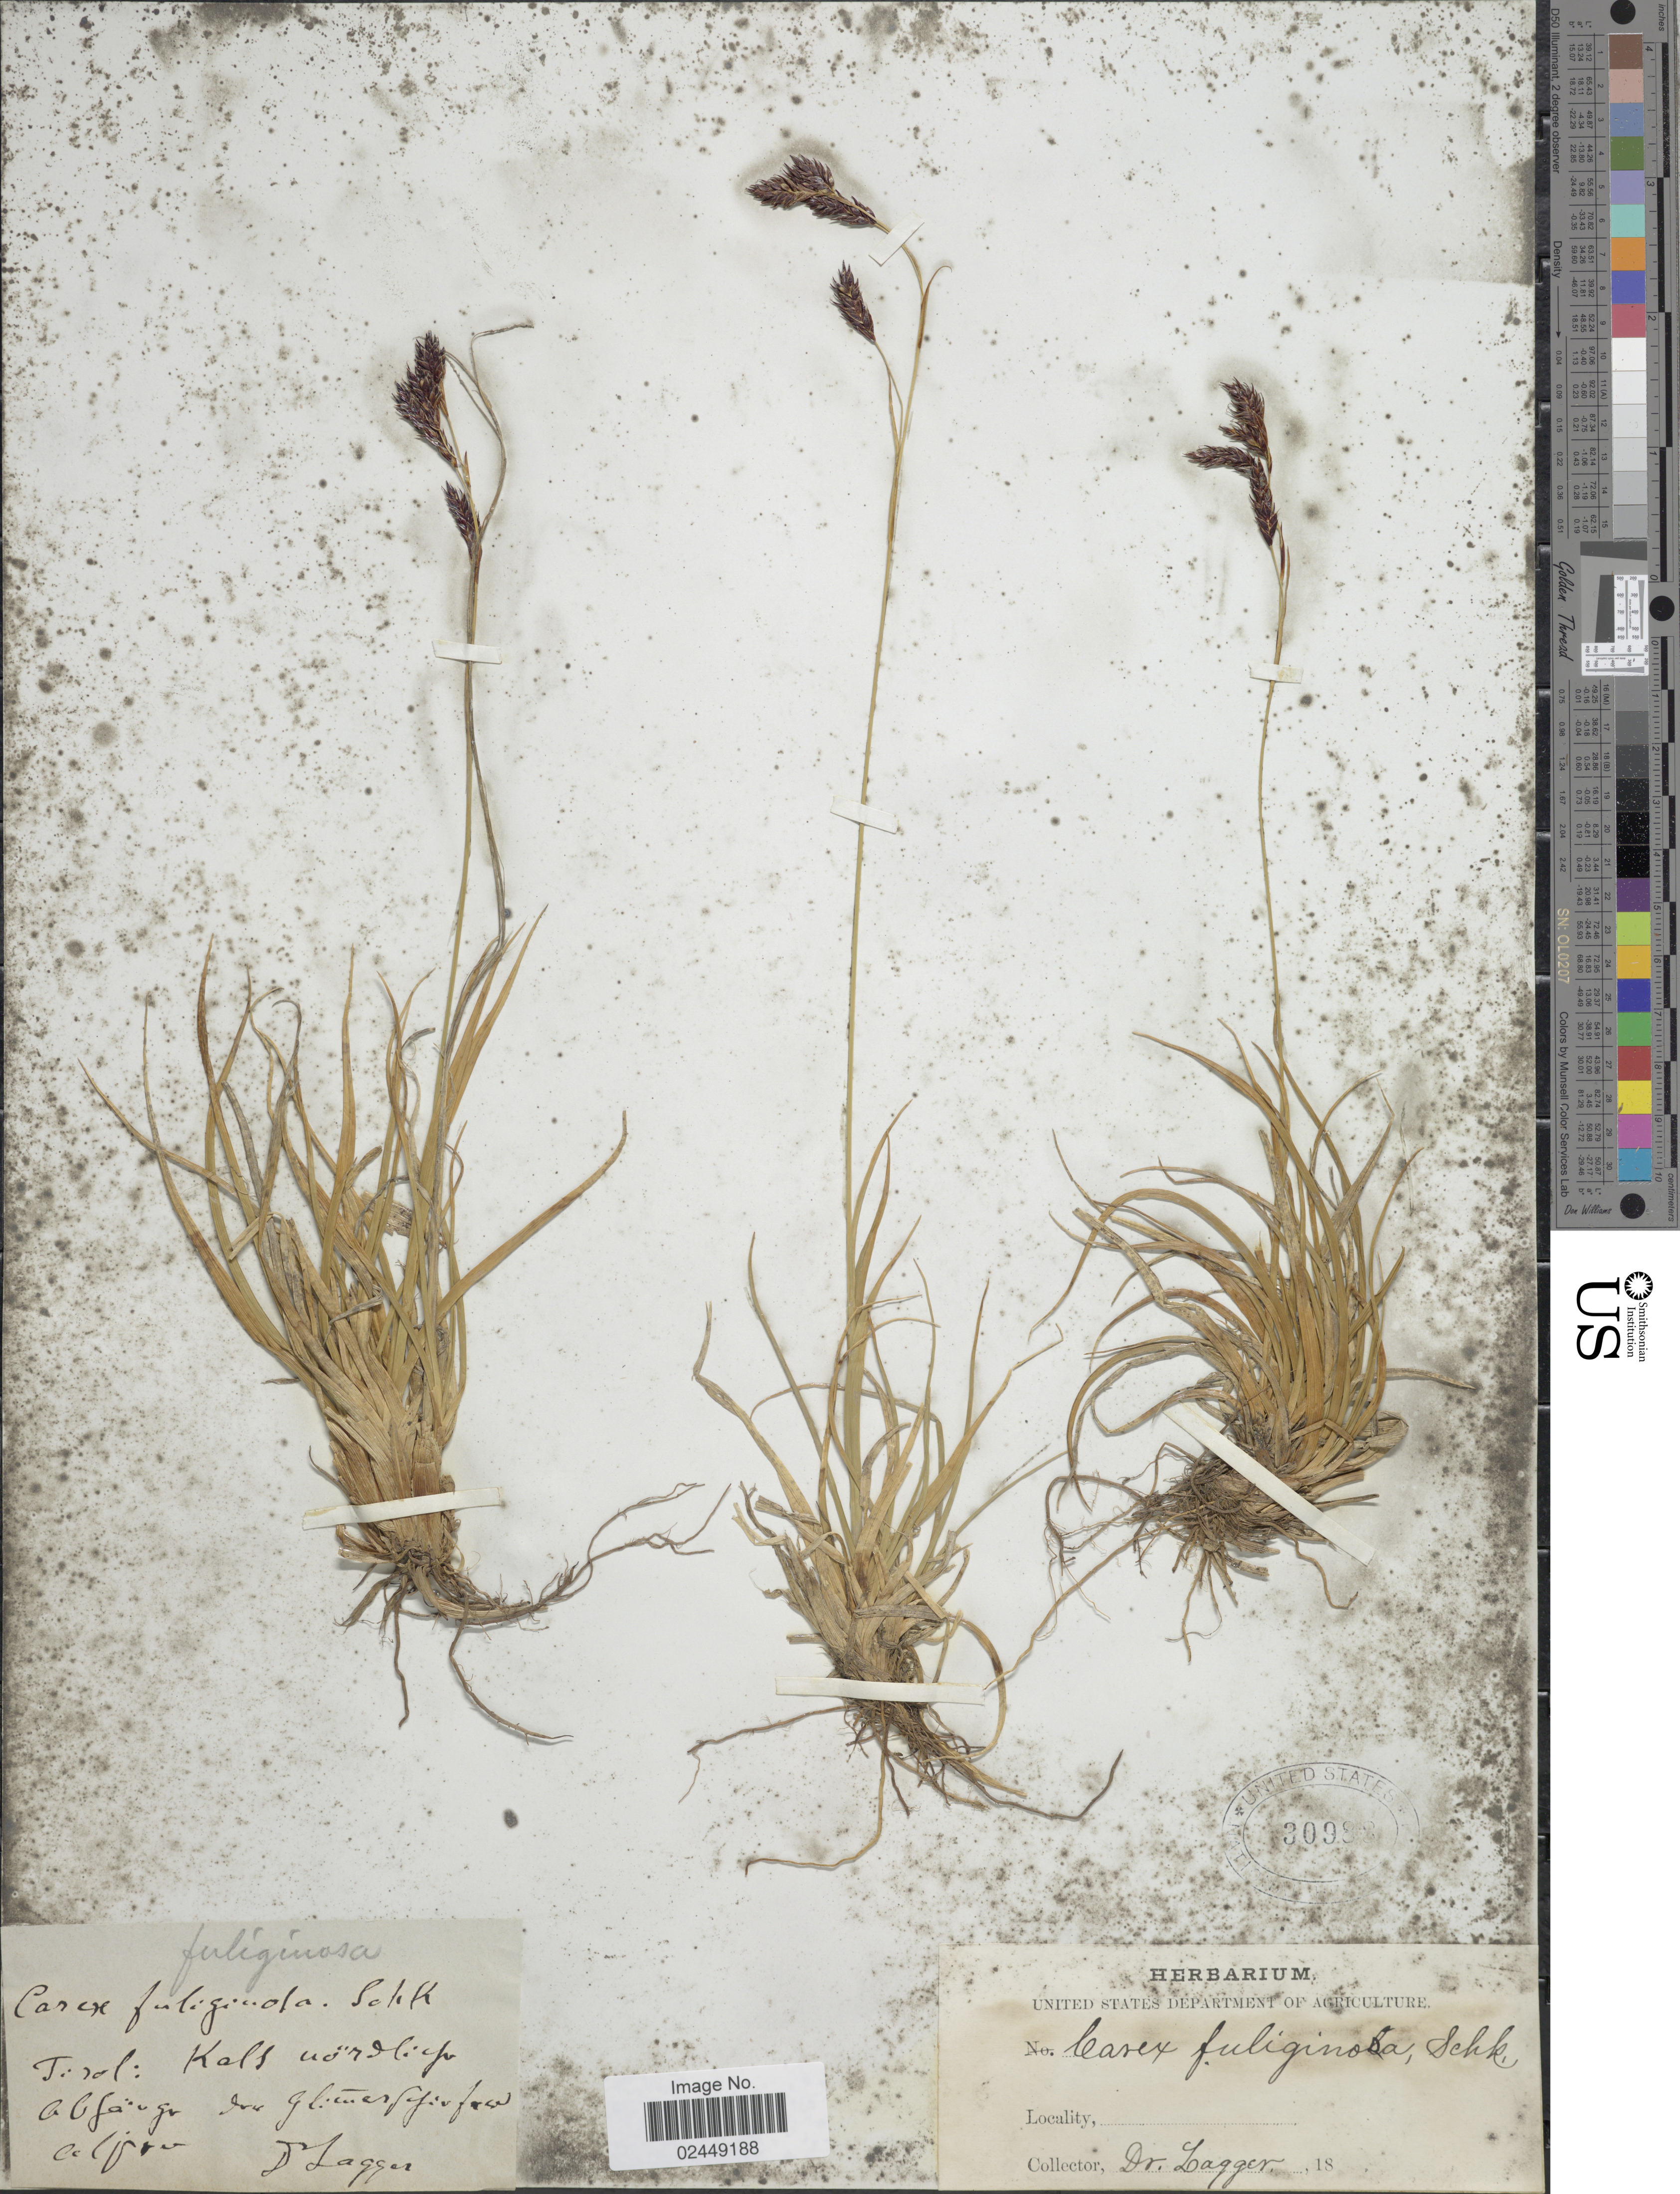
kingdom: Plantae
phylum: Tracheophyta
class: Liliopsida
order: Poales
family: Cyperaceae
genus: Carex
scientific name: Carex fuliginosa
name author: Schkuhr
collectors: F. J. Lagger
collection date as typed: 18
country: Austria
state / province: Tirol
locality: Kels nördlich Abhängen der glumer [illegible text] alpine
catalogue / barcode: US 30982